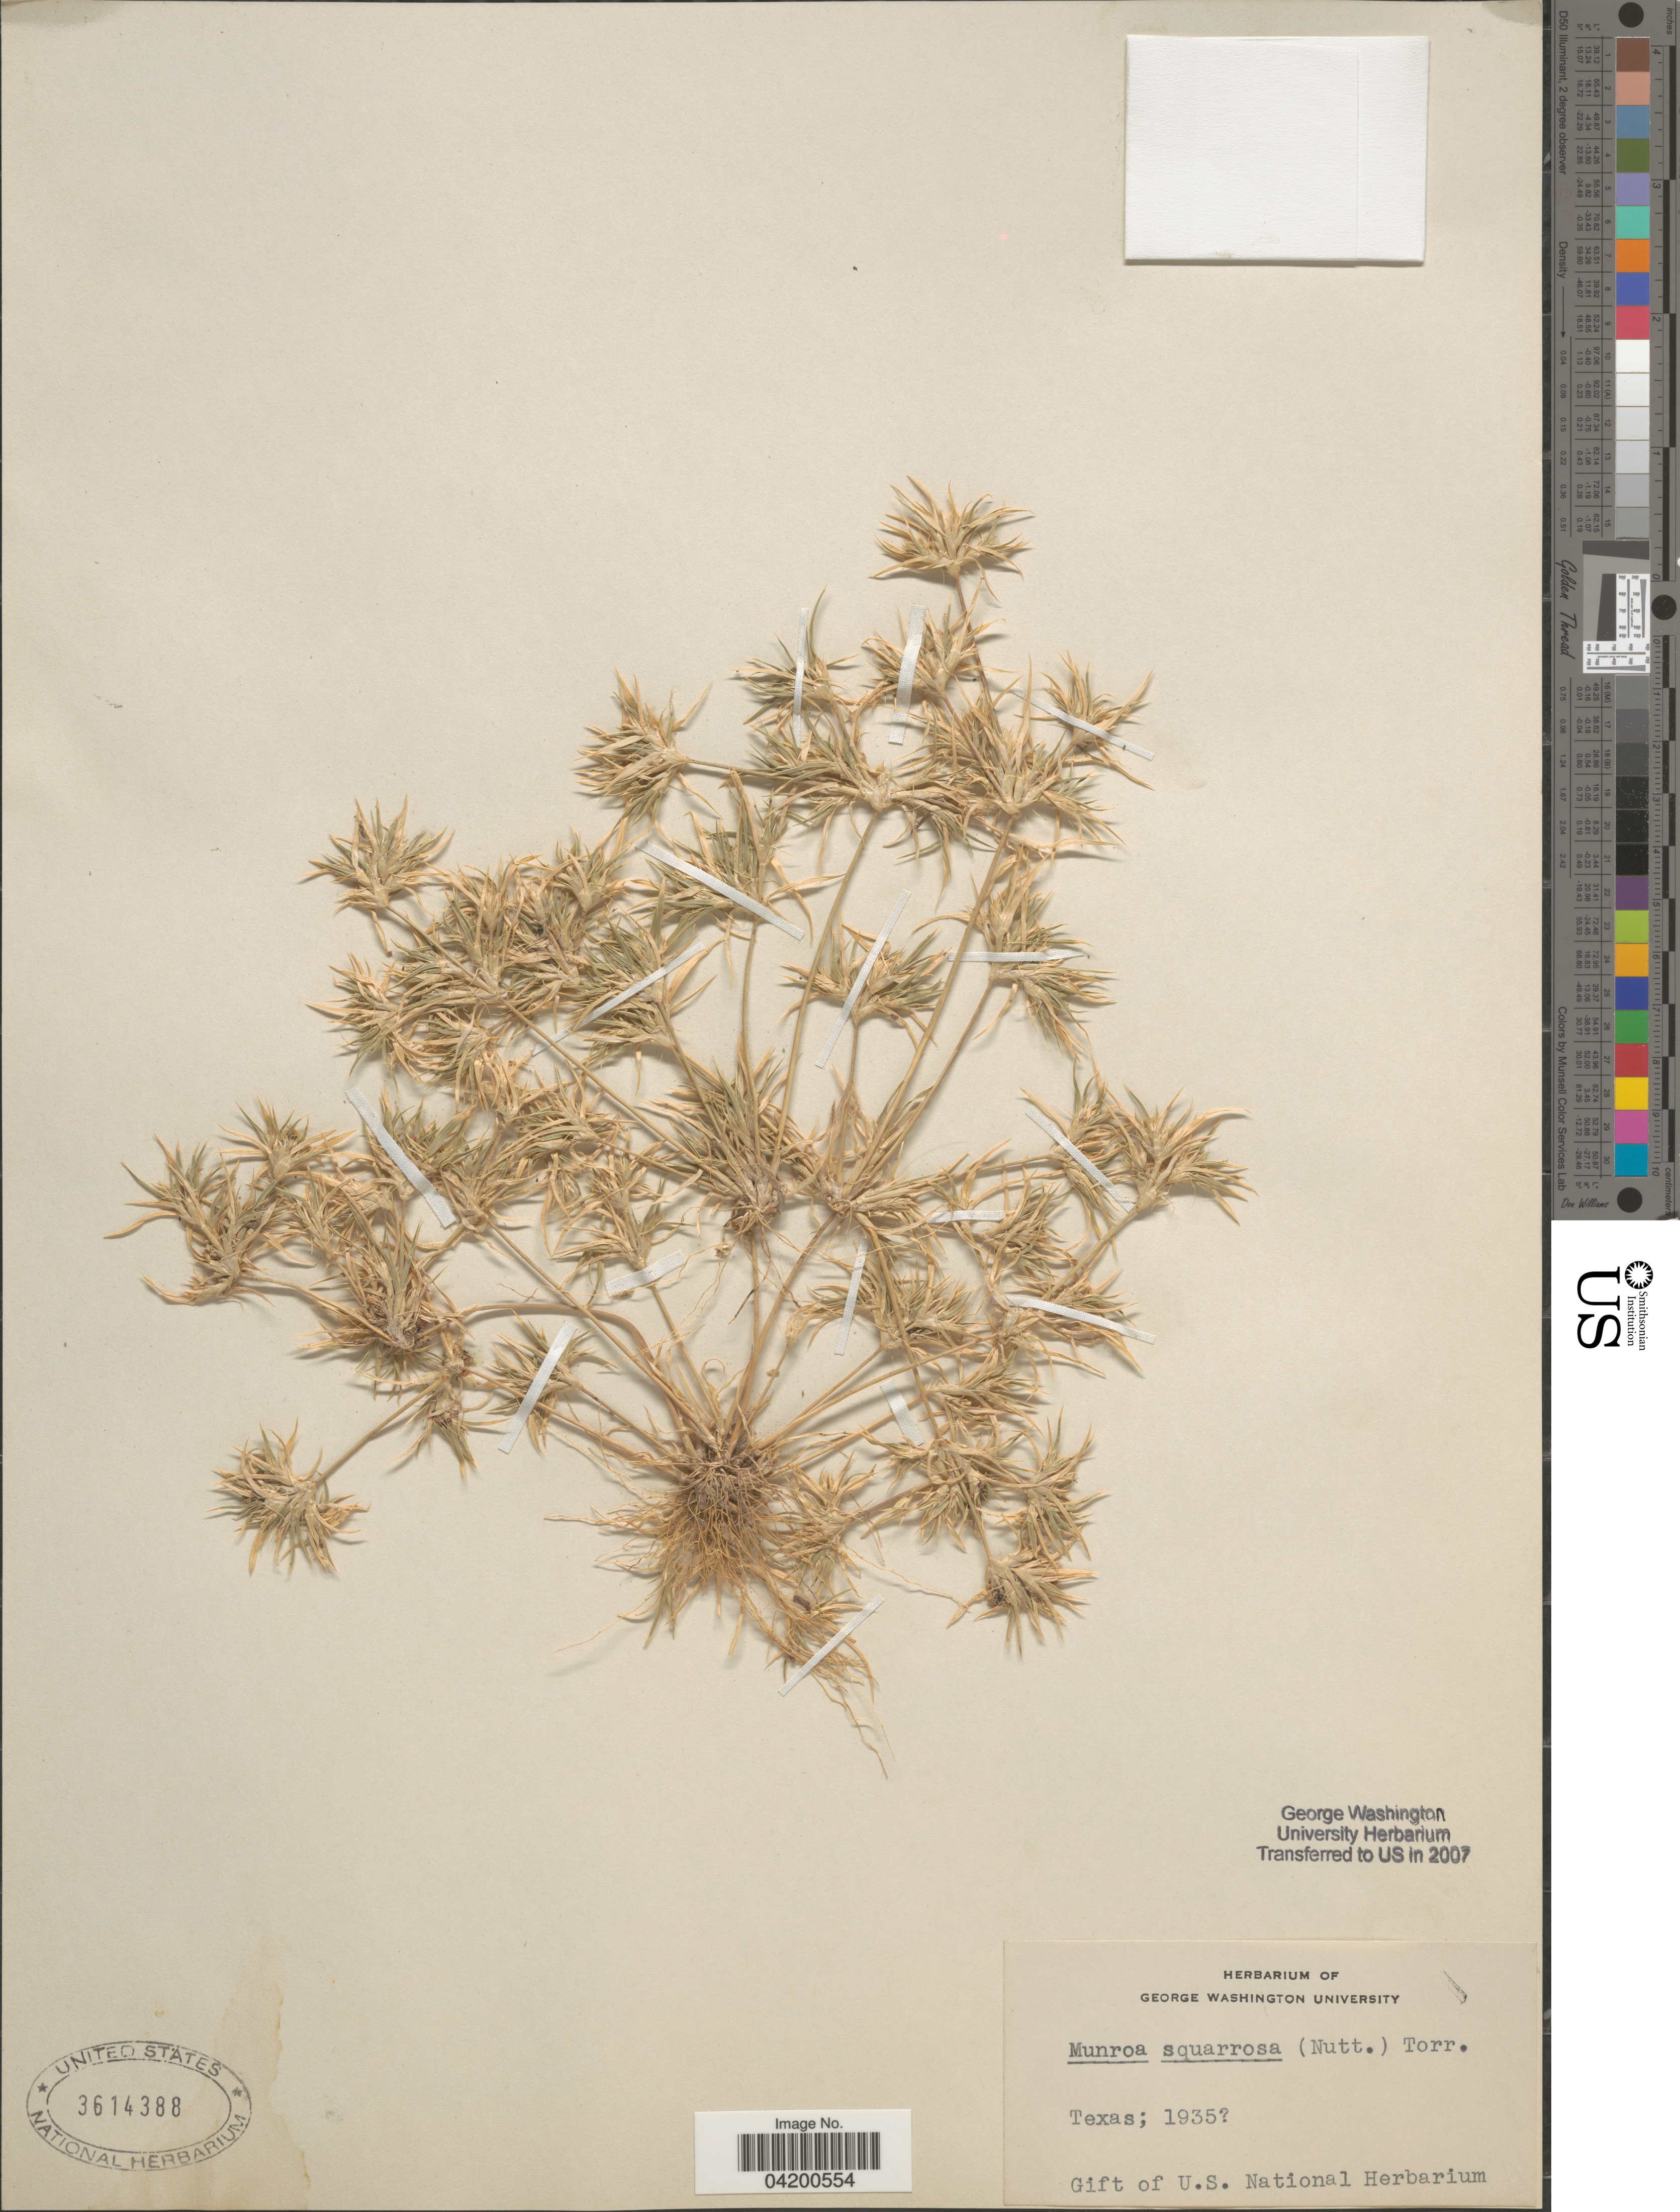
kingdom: Plantae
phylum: Tracheophyta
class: Liliopsida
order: Poales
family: Poaceae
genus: Munroa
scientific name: Munroa squarrosa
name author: (Nutt.) Torr.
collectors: Ex herb. The George Washington University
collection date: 1935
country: United States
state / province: Texas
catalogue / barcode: US 3614388